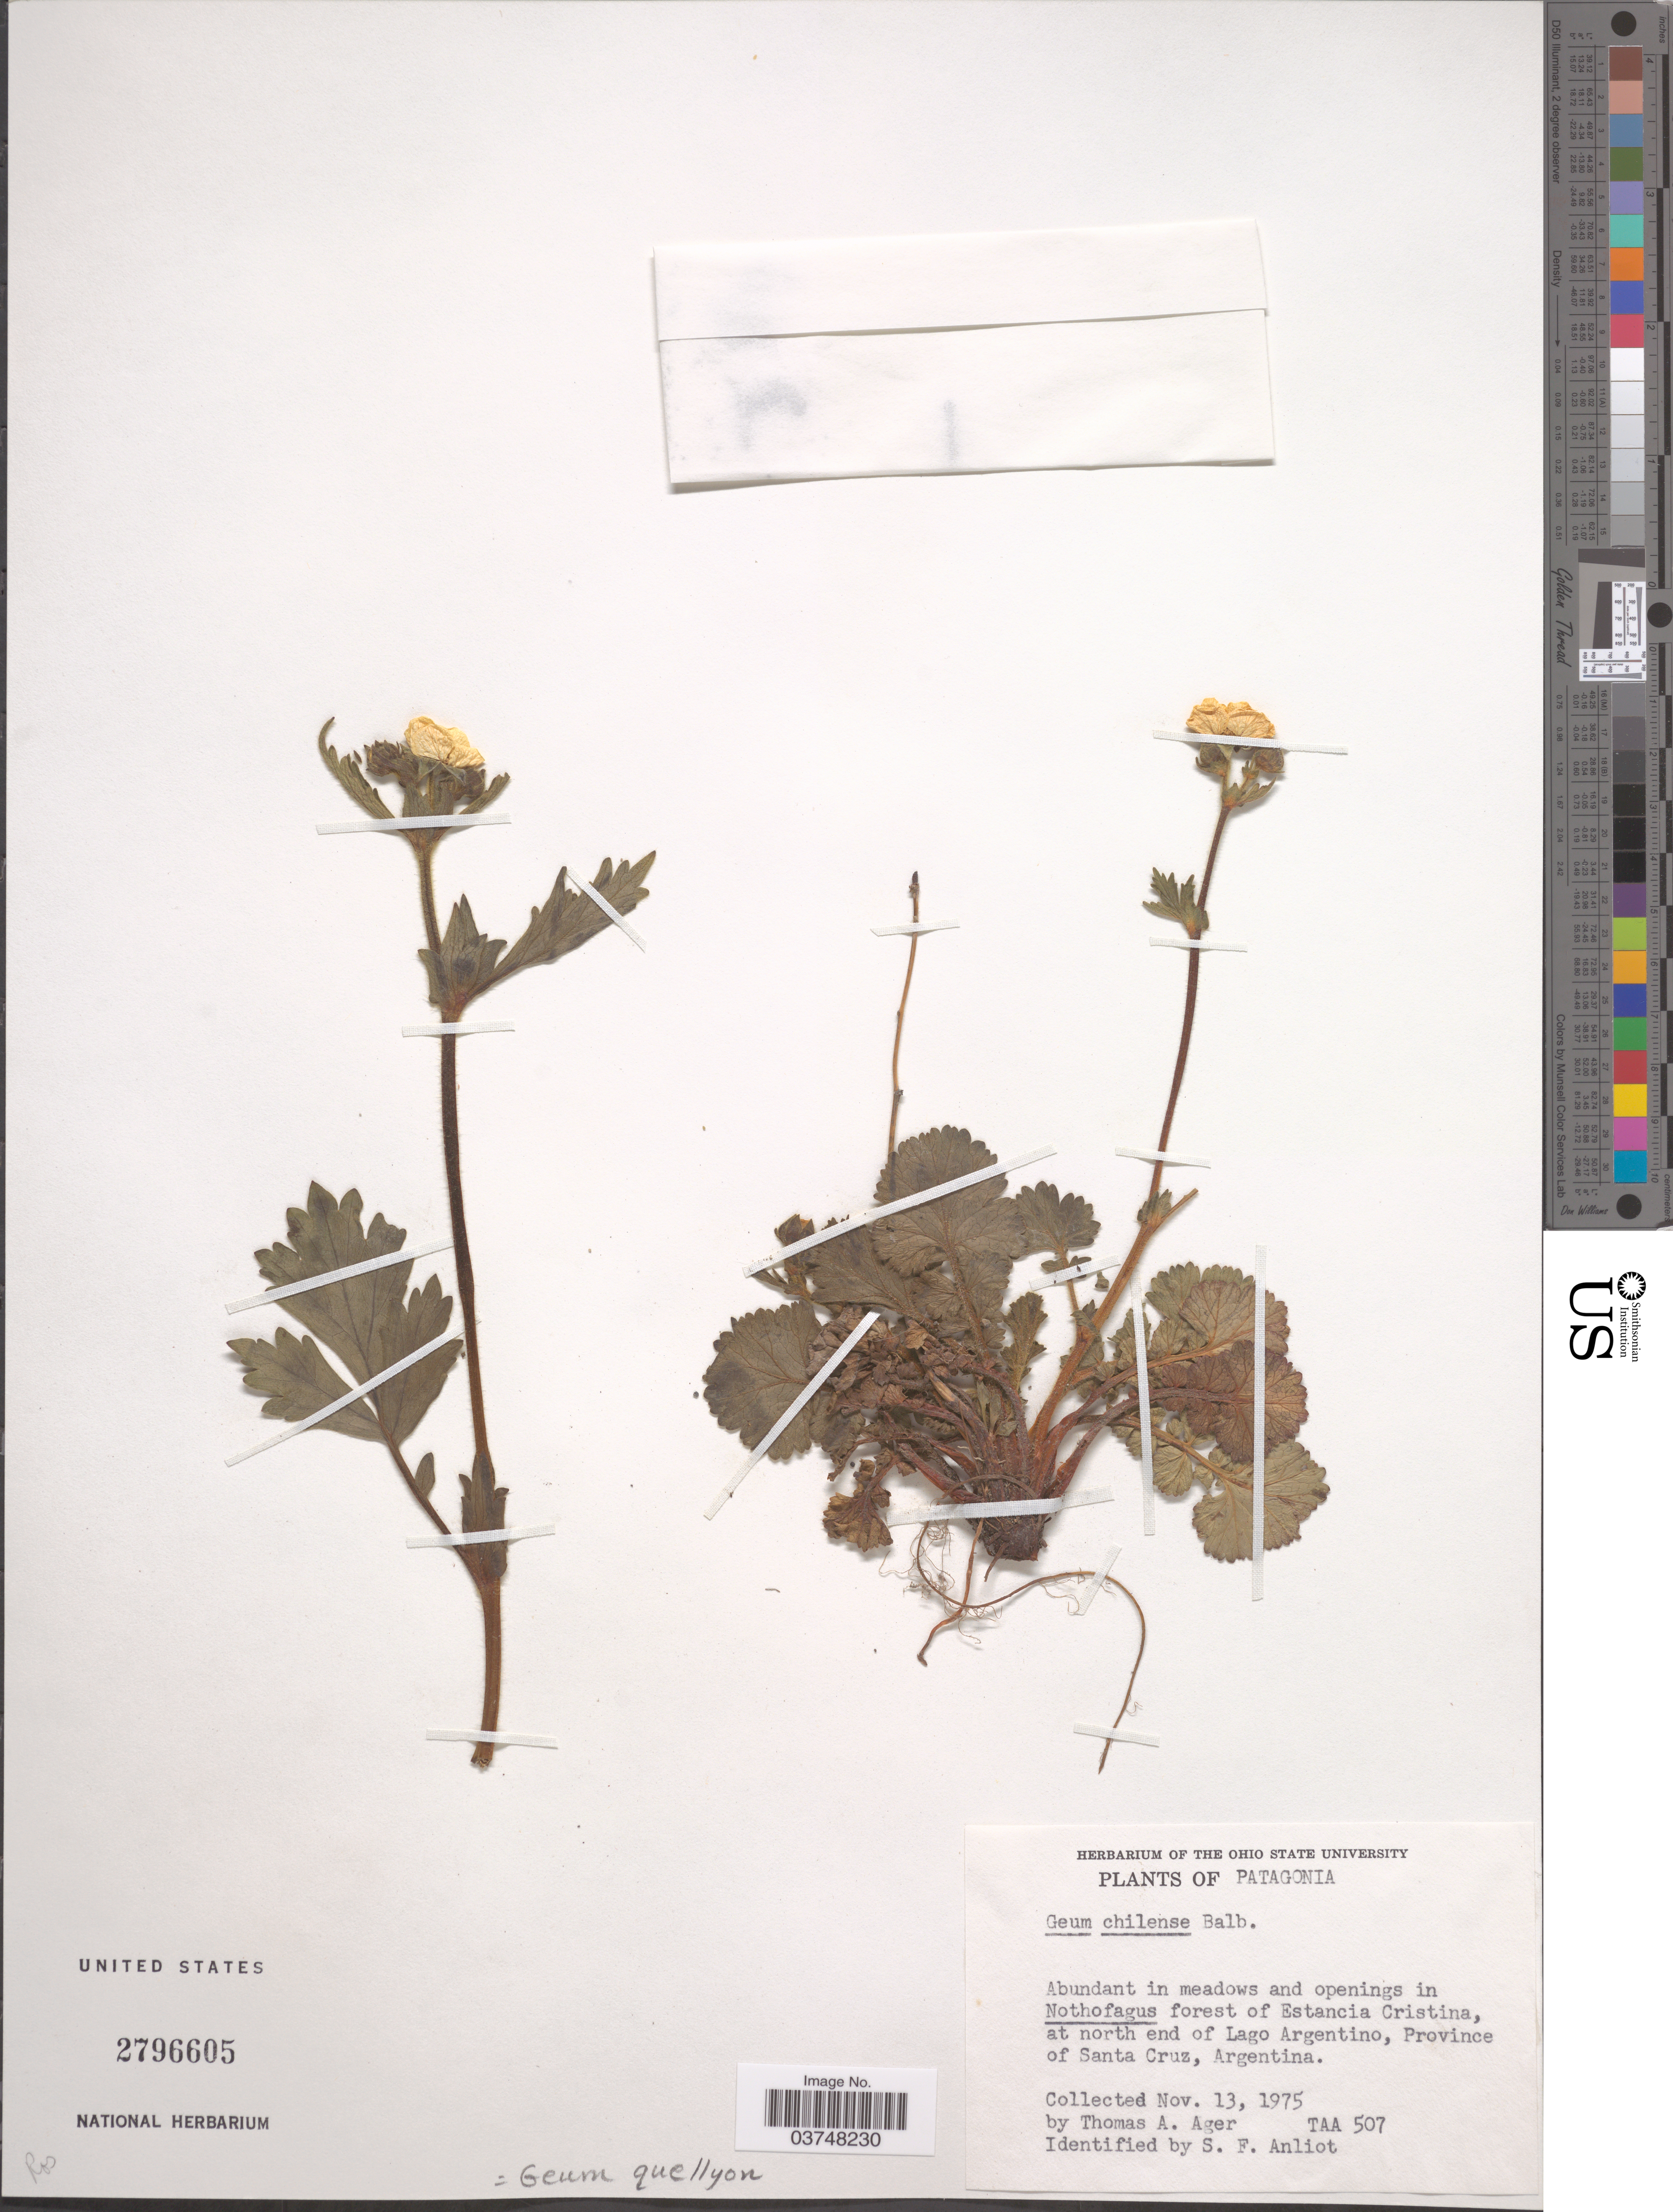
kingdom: Plantae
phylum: Tracheophyta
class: Magnoliopsida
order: Rosales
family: Rosaceae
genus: Geum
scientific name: Geum magellanicum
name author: Comm. ex Pers.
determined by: Strong, Mark T., (BOT), Smithsonian Institution - National Museum of Natural History (UNITED STATES)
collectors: T. A. Ager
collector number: TAA507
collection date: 1975-11-13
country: Argentina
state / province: Santa Cruz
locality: Patagonia. Forest of Estancia Cristina, at north end of Lago Argentino.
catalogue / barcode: US 2796605